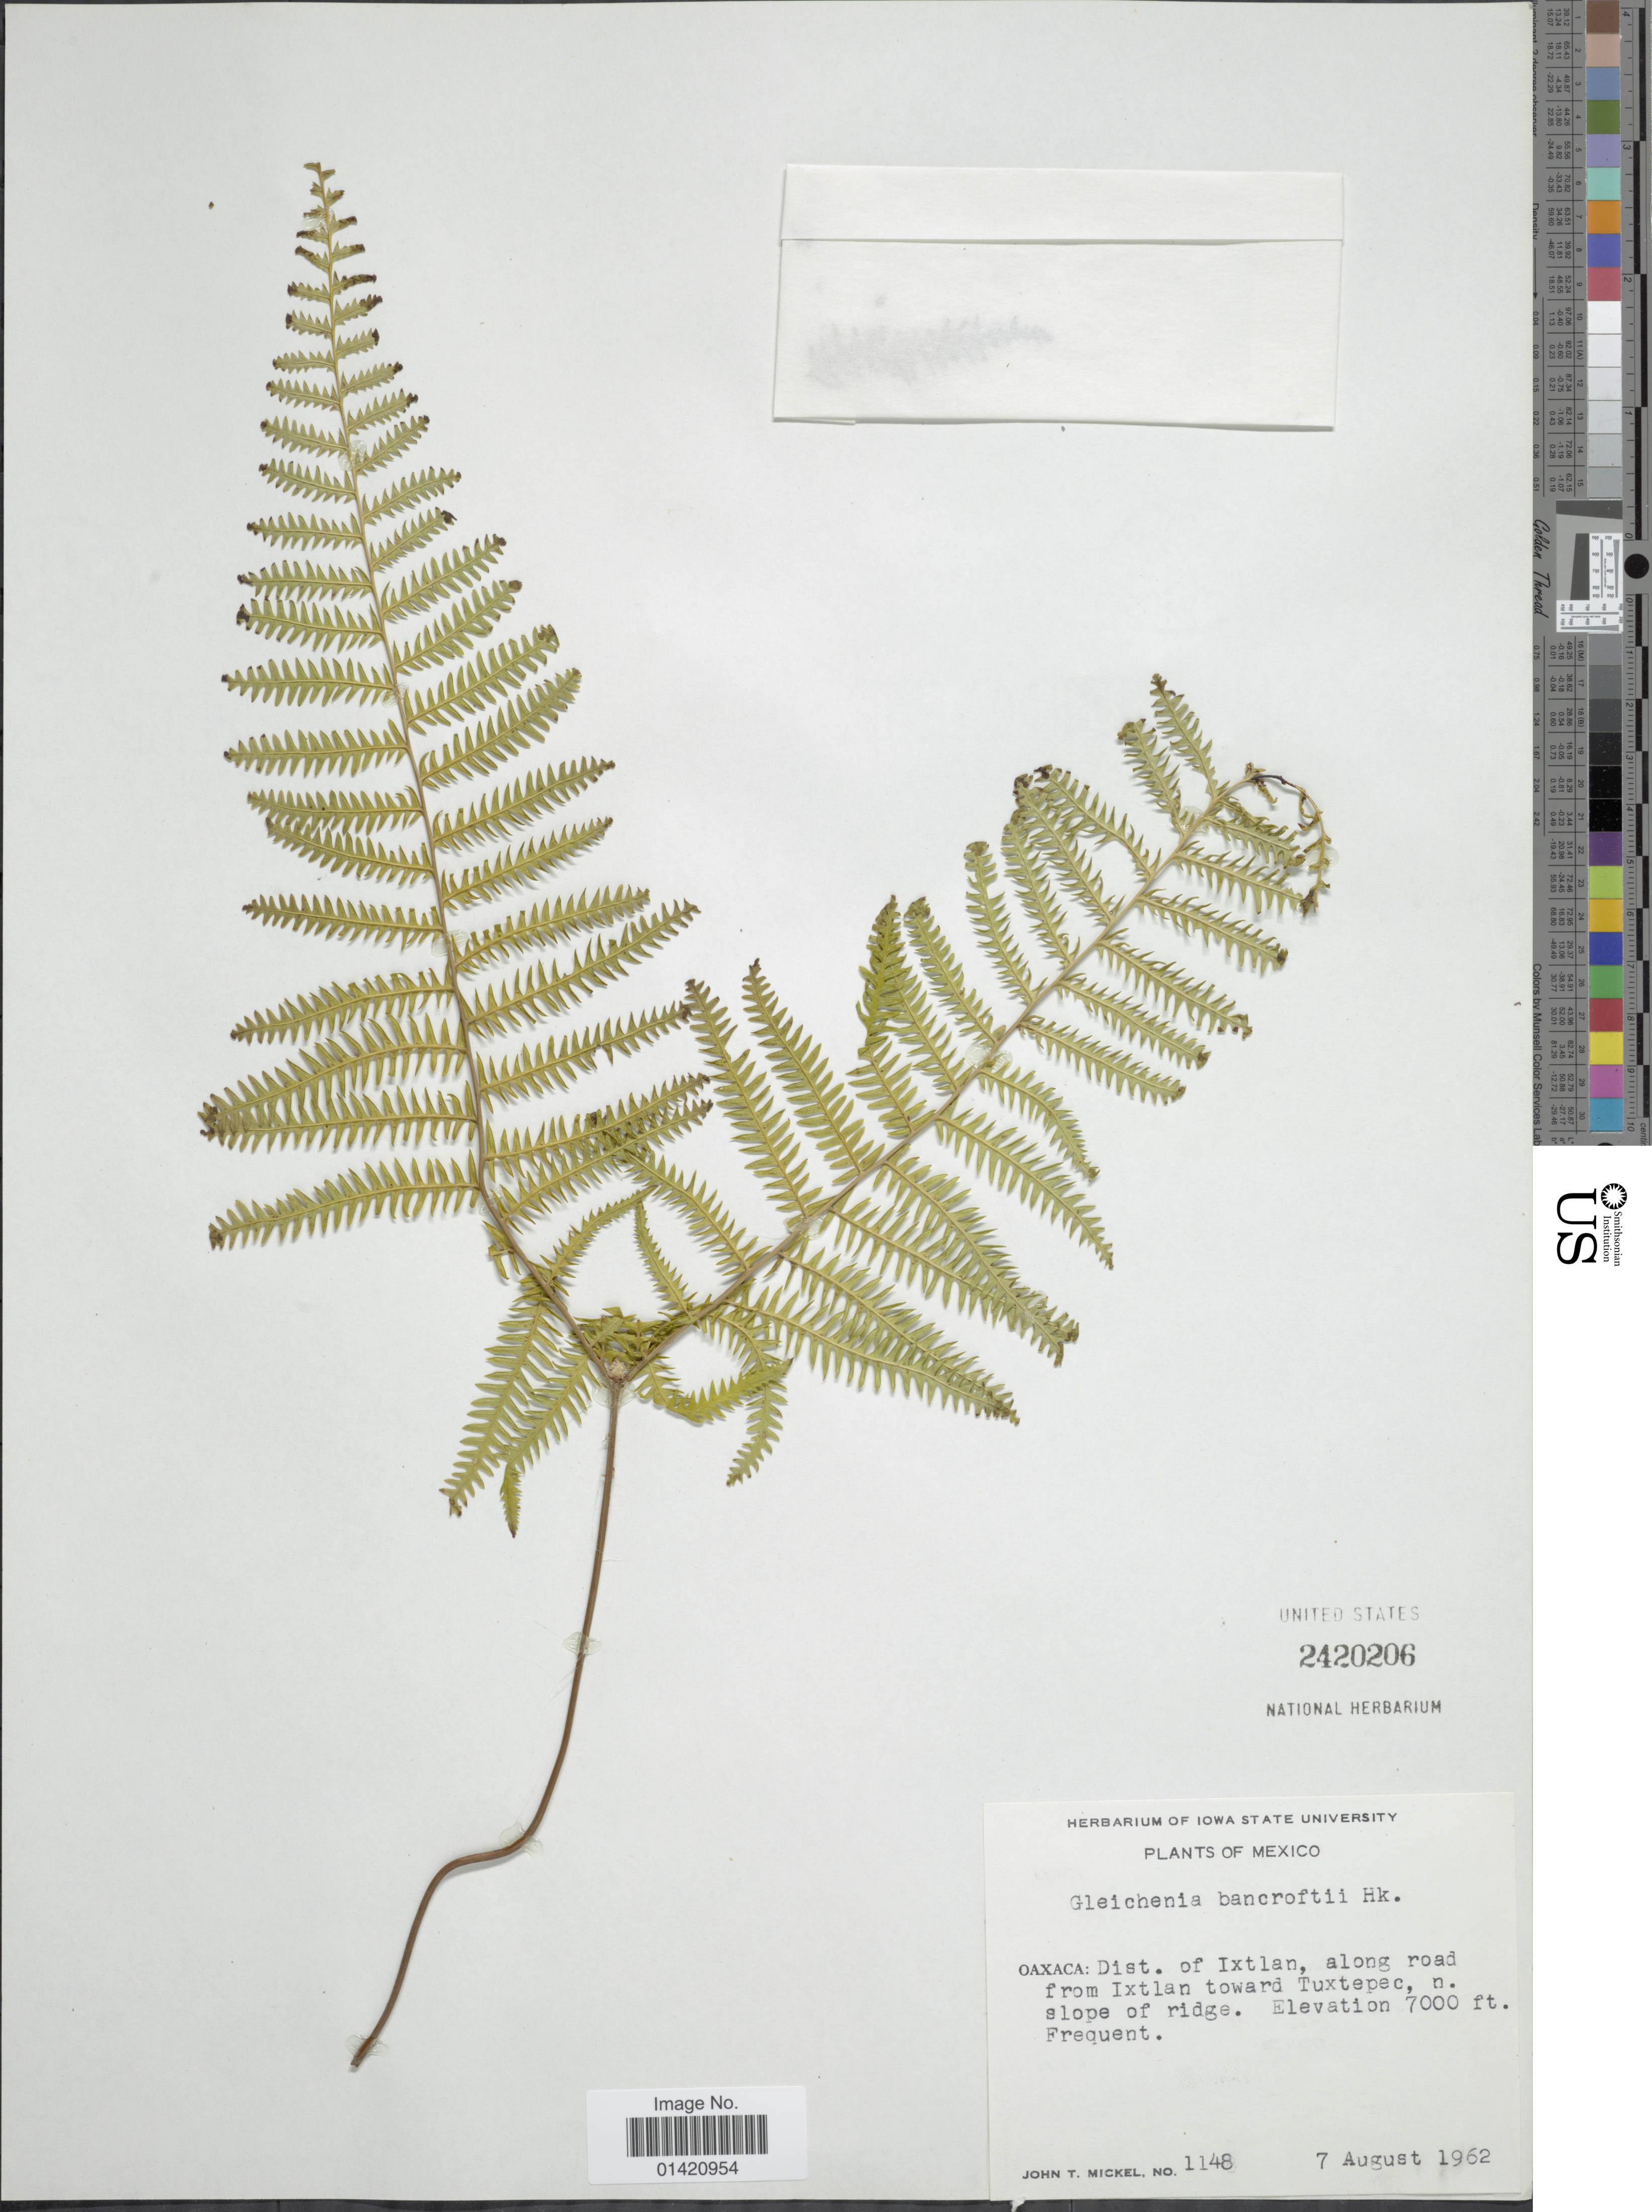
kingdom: Plantae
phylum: Tracheophyta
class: Polypodiopsida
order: Gleicheniales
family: Gleicheniaceae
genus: Diplopterygium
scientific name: Diplopterygium bancroftii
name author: (Hook.) A.R. Sm.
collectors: J. T. Mickel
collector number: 1148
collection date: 1962-08-07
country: Mexico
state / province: Oaxaca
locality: Dist. of Ixtlan, along road from Ixtlan toward Tuxtepec, n slope of ridge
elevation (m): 2134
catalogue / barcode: US 2420206